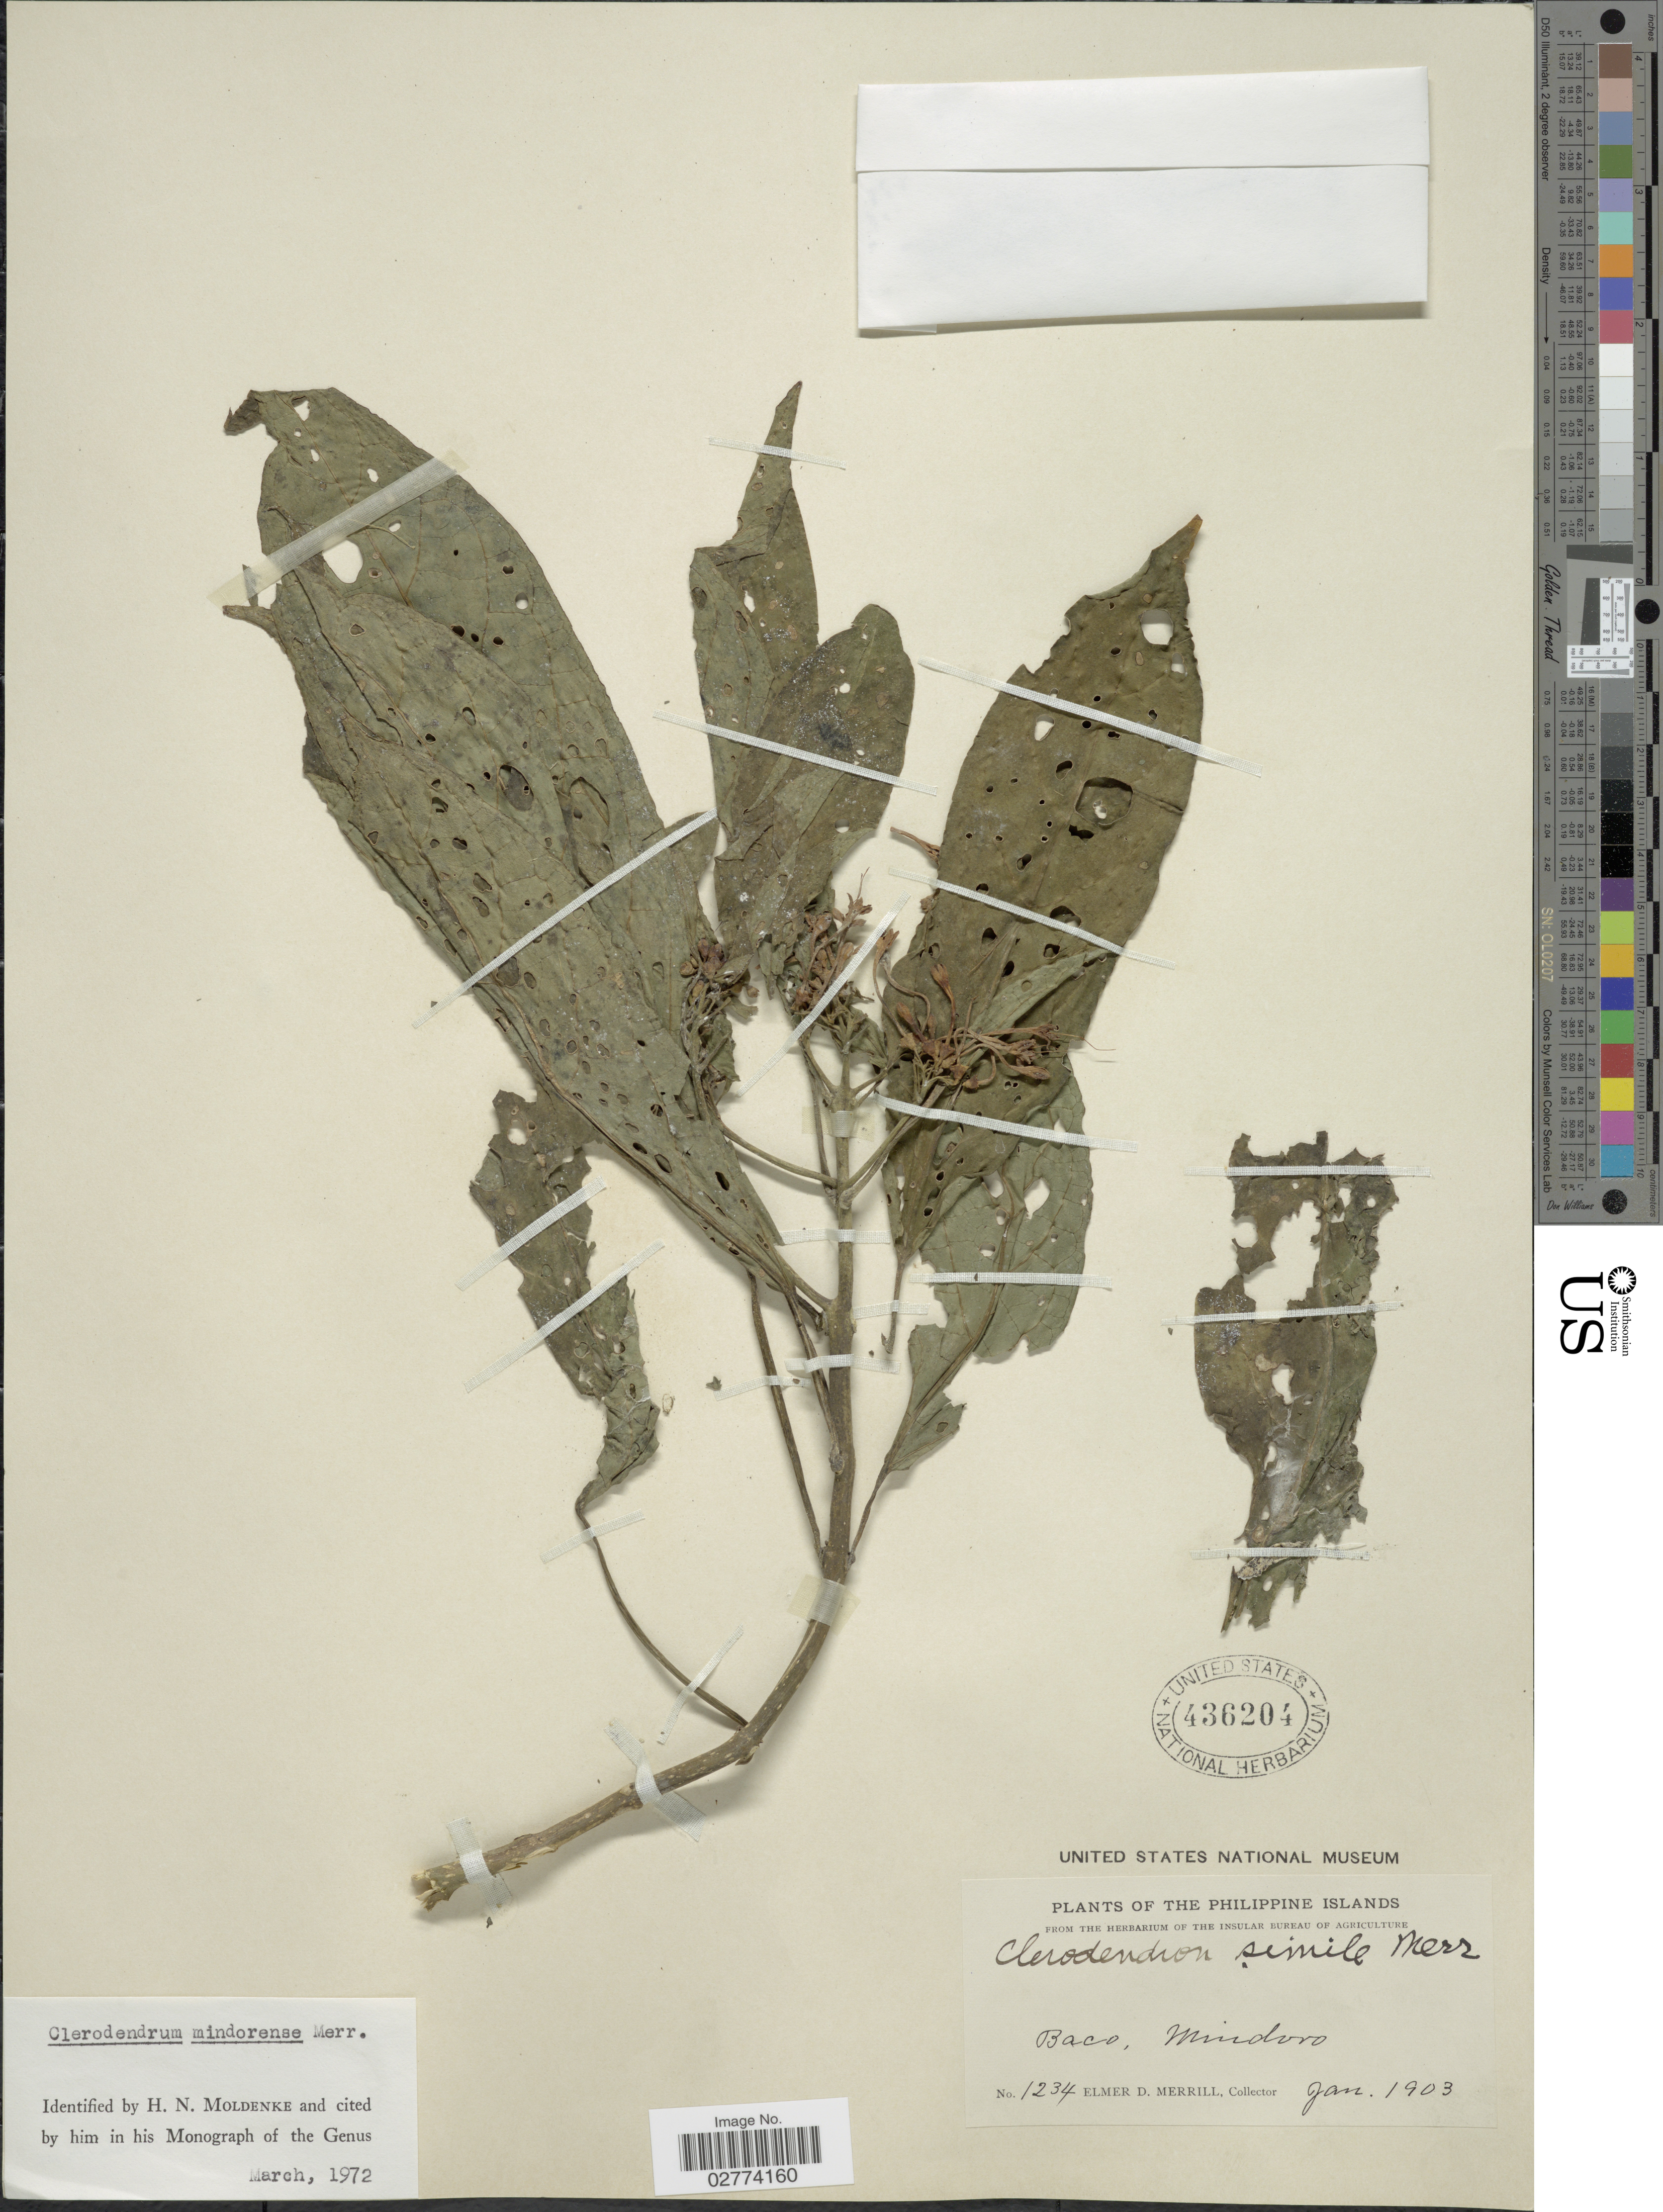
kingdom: Plantae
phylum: Tracheophyta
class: Magnoliopsida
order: Lamiales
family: Lamiaceae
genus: Clerodendrum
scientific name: Clerodendrum mindorense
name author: Merr.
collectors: E. D. Merrill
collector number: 1234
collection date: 1903-01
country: Philippines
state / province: Mimaropa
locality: Baco, Mindoro.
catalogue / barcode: US 436204